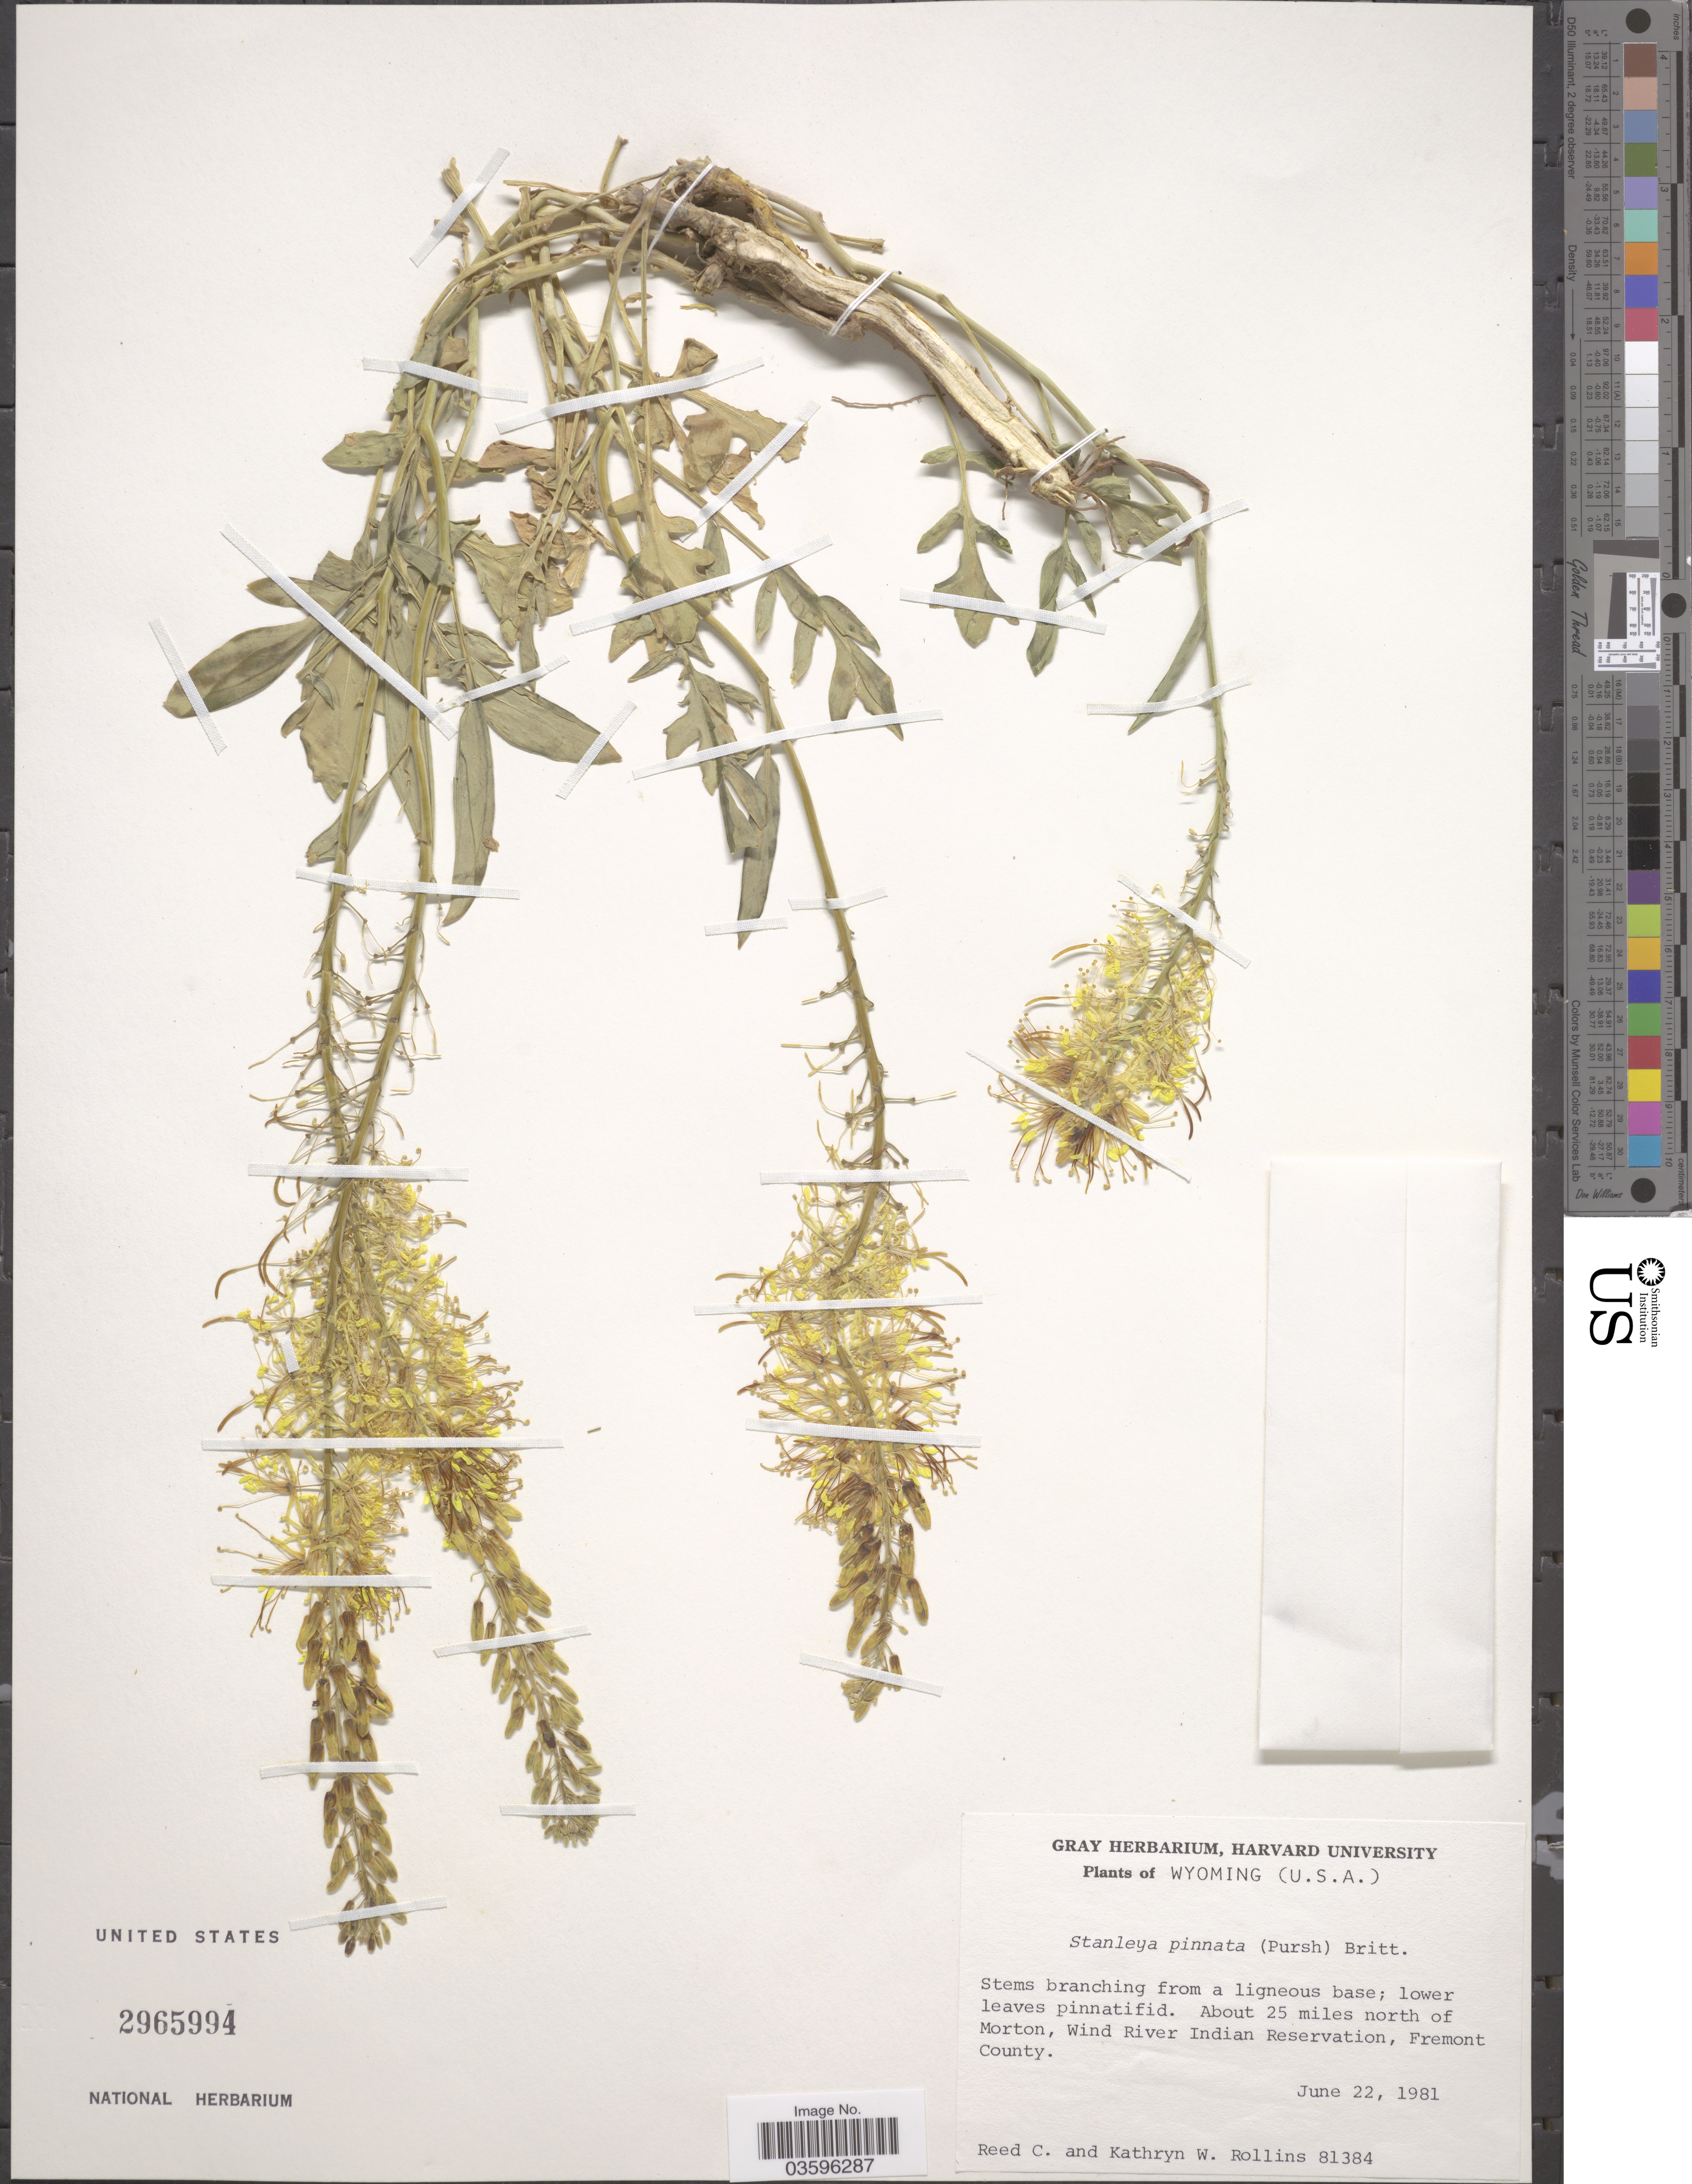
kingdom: Plantae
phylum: Tracheophyta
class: Magnoliopsida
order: Brassicales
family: Brassicaceae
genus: Stanleya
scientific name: Stanleya pinnata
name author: (Pursh) Britton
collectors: R. C. Rollins & K. W. Rollins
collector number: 81384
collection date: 1981-06-22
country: United States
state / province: Wyoming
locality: About 25 miles north of Morton, Wind River Indian Reservation, Fremont County.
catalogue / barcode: US 2965994